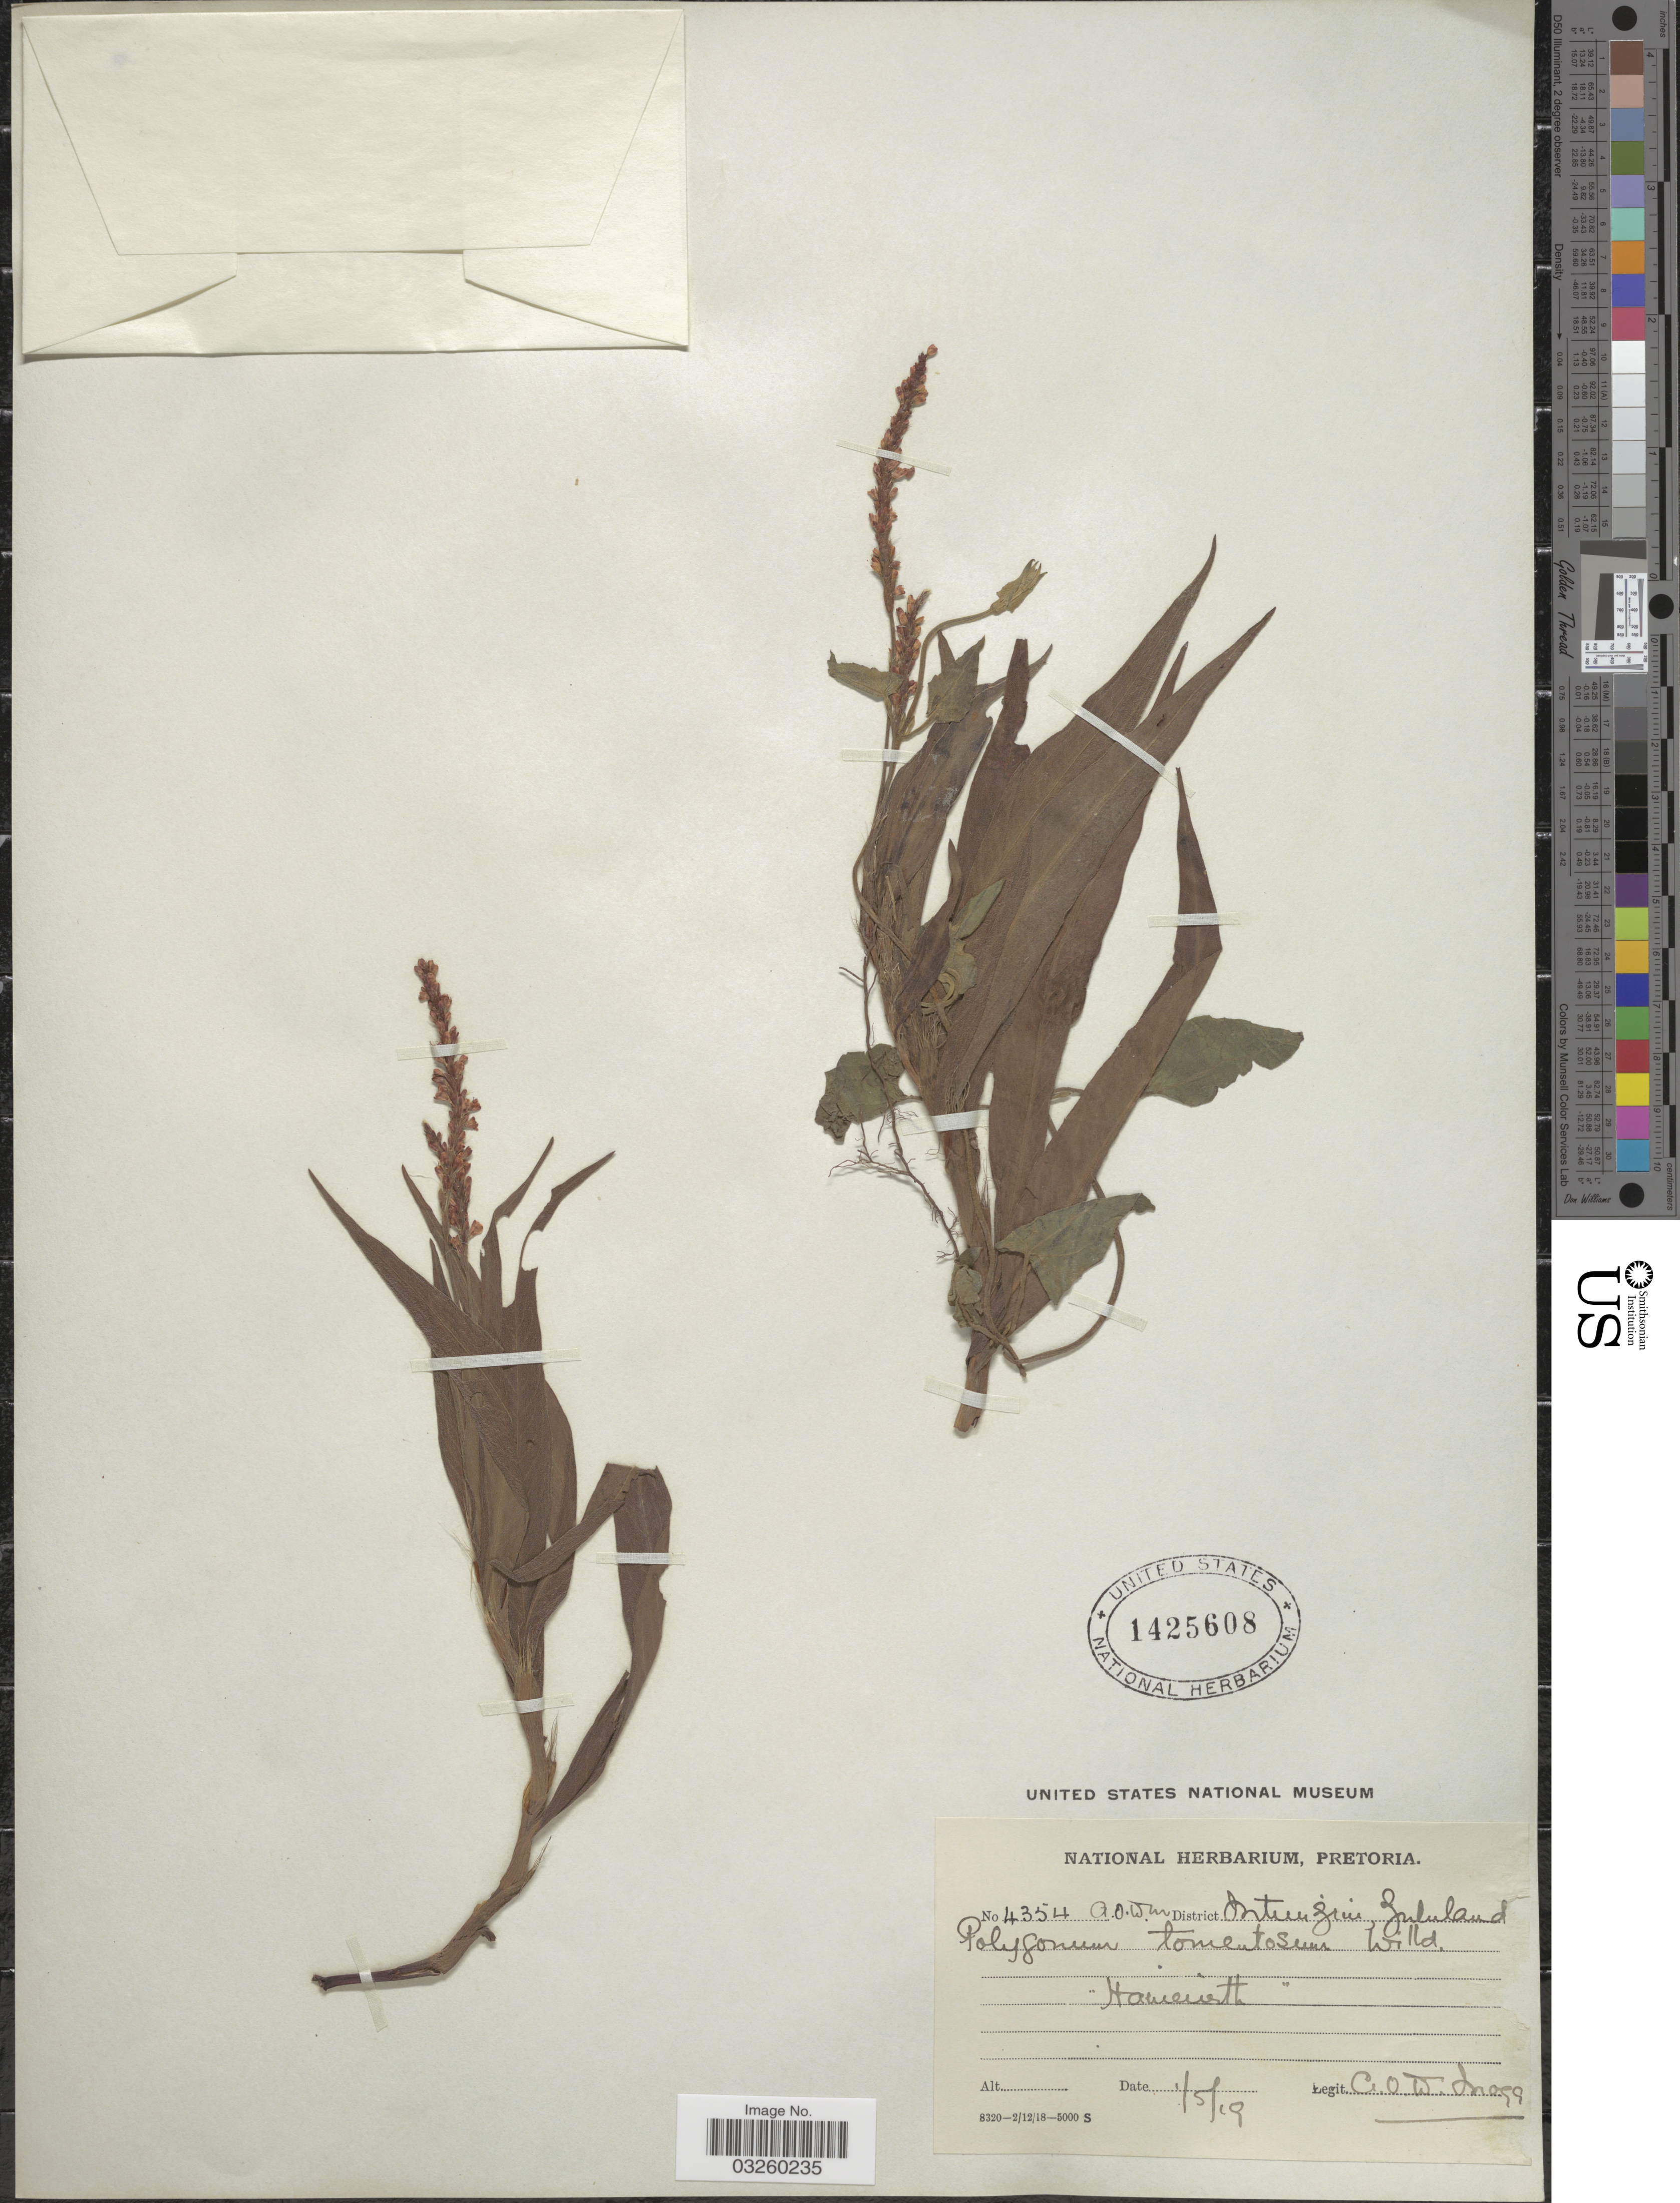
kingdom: Plantae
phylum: Tracheophyta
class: Magnoliopsida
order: Caryophyllales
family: Polygonaceae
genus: Polygonum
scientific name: Polygonum tomentosum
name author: Willd.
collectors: A. O. Mogg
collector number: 4354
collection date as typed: Transcribed d/m/y: 1/5/19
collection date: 1919-05-01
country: South Africa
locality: District Mtunzini, Zululand.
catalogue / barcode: US 1425608